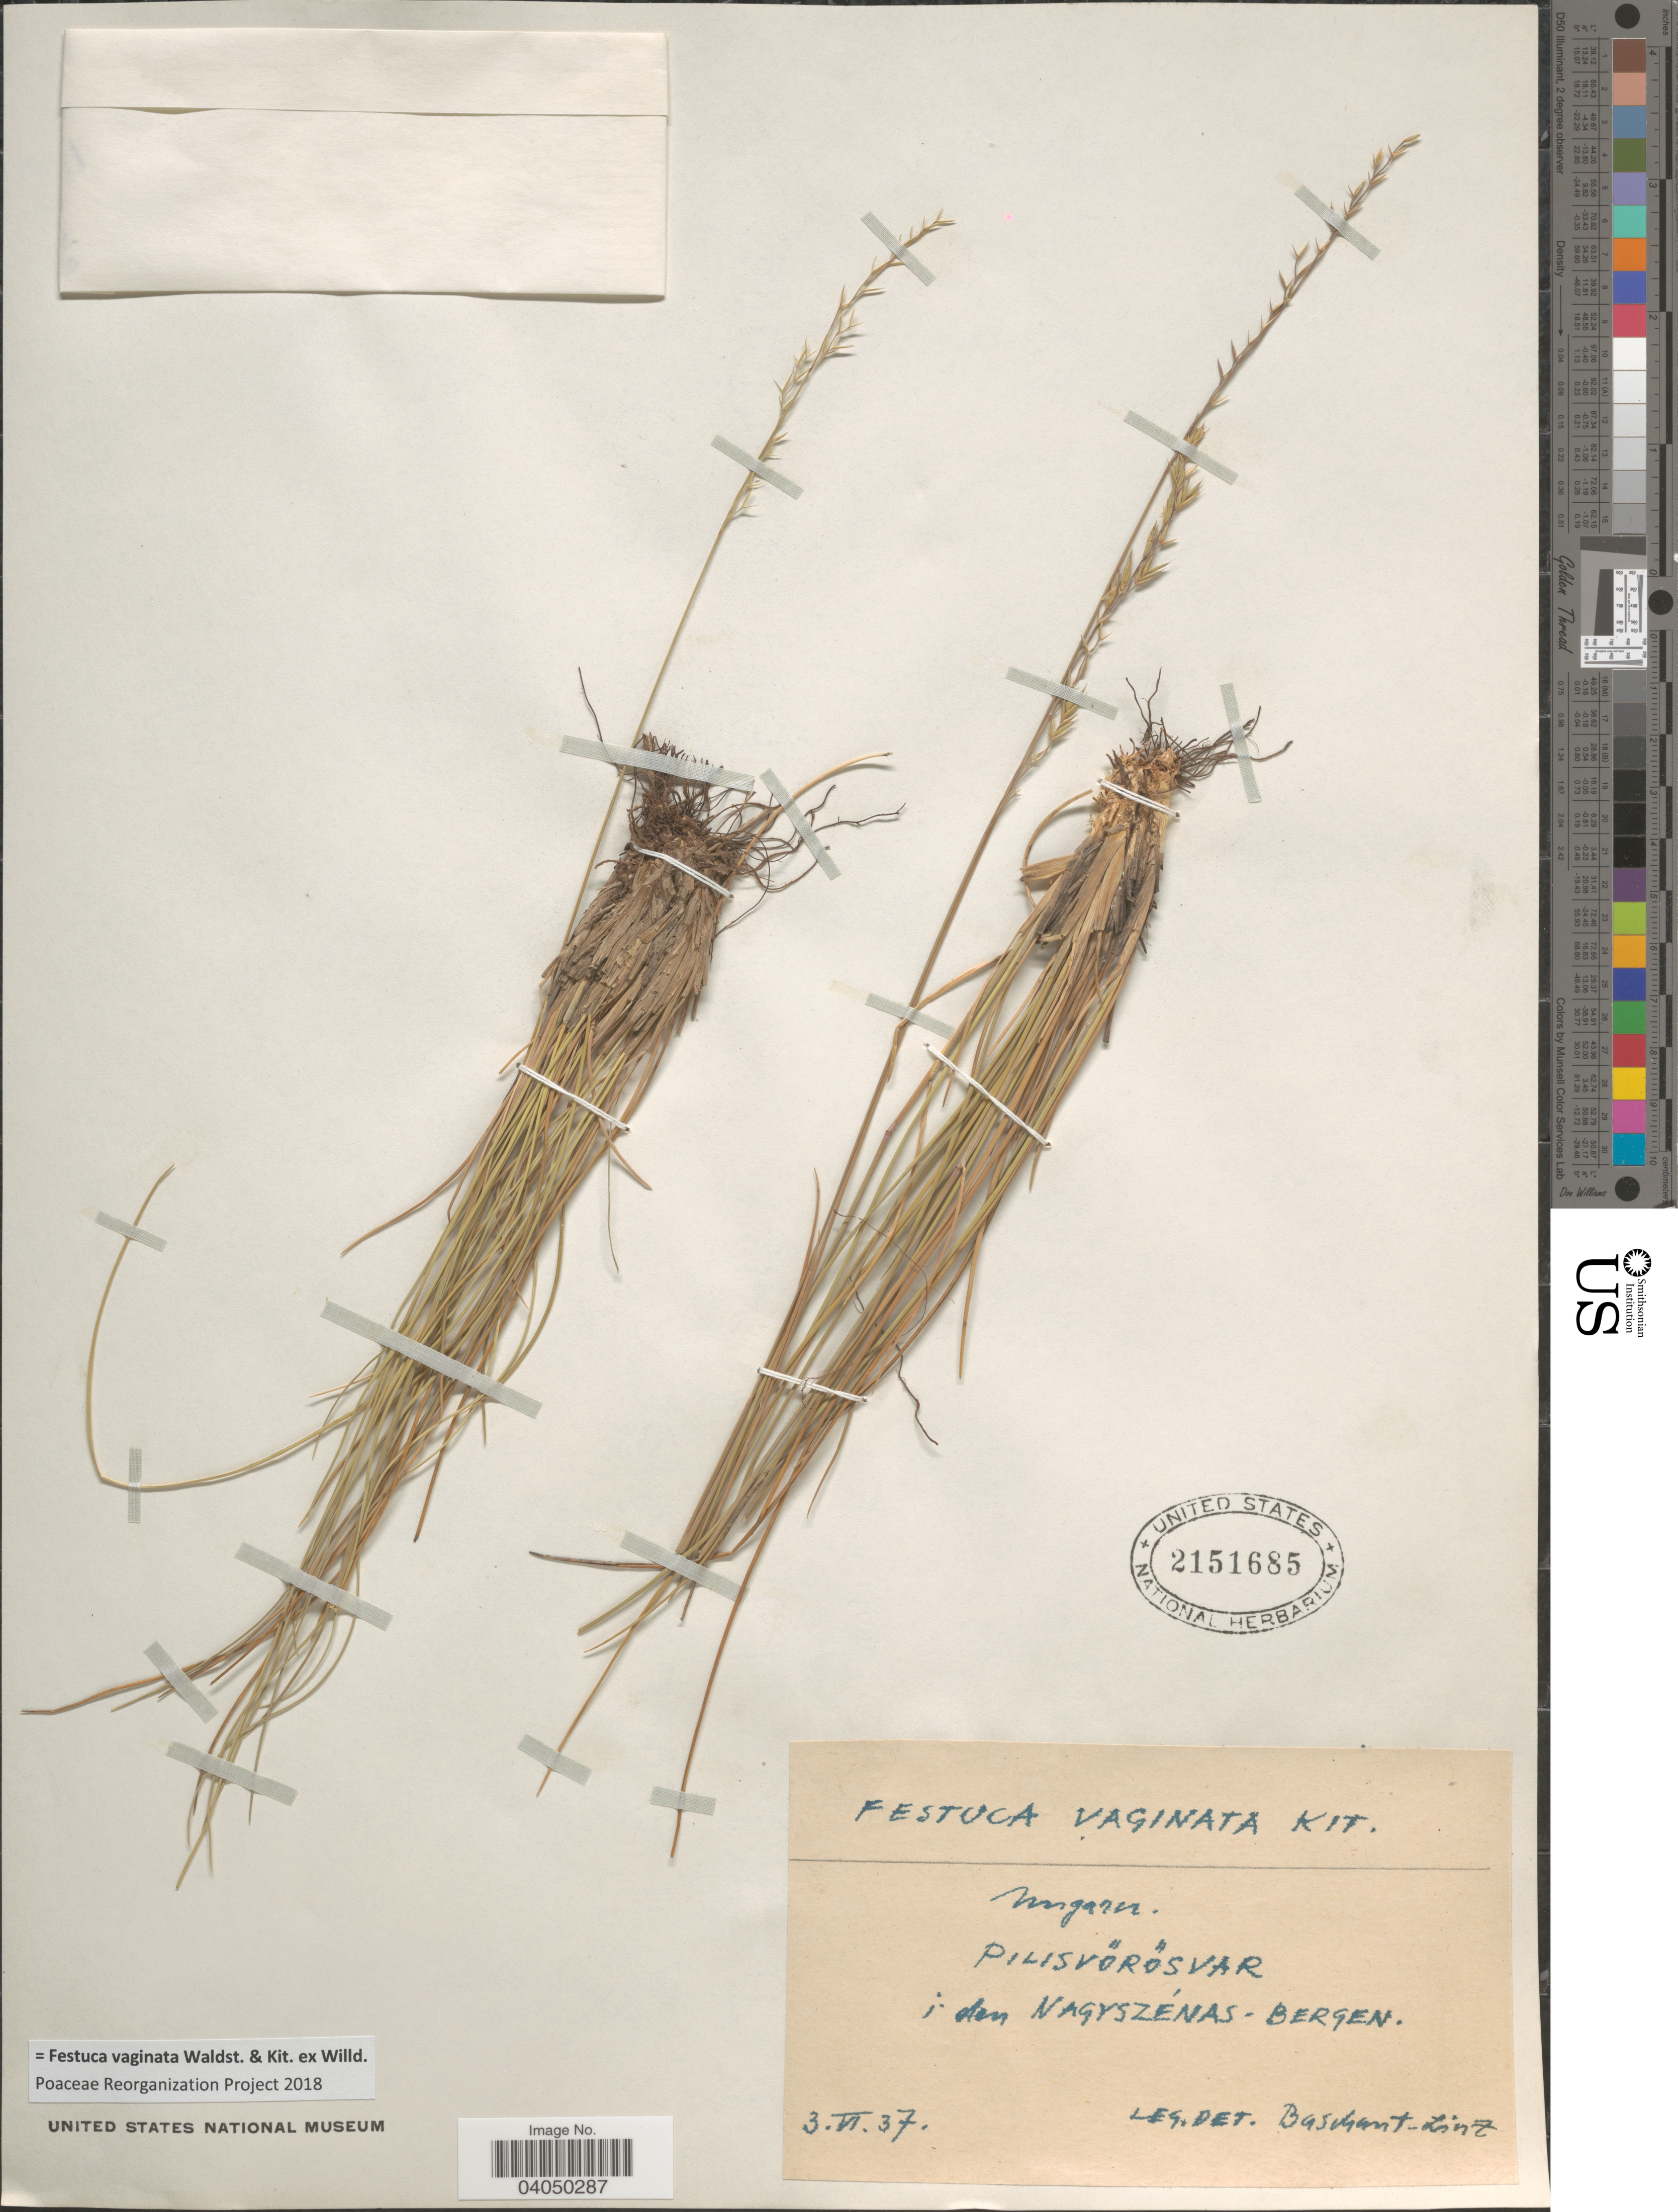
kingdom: Plantae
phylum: Tracheophyta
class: Liliopsida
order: Poales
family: Poaceae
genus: Festuca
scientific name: Festuca vaginata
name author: Waldst. & Kit. ex Willd.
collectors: Baschant & Linz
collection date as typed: Transcribed d/m/y: 3/6/37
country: Hungary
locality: Ungarn. I den Nagyszénas-Bergen.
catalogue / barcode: US 2151685